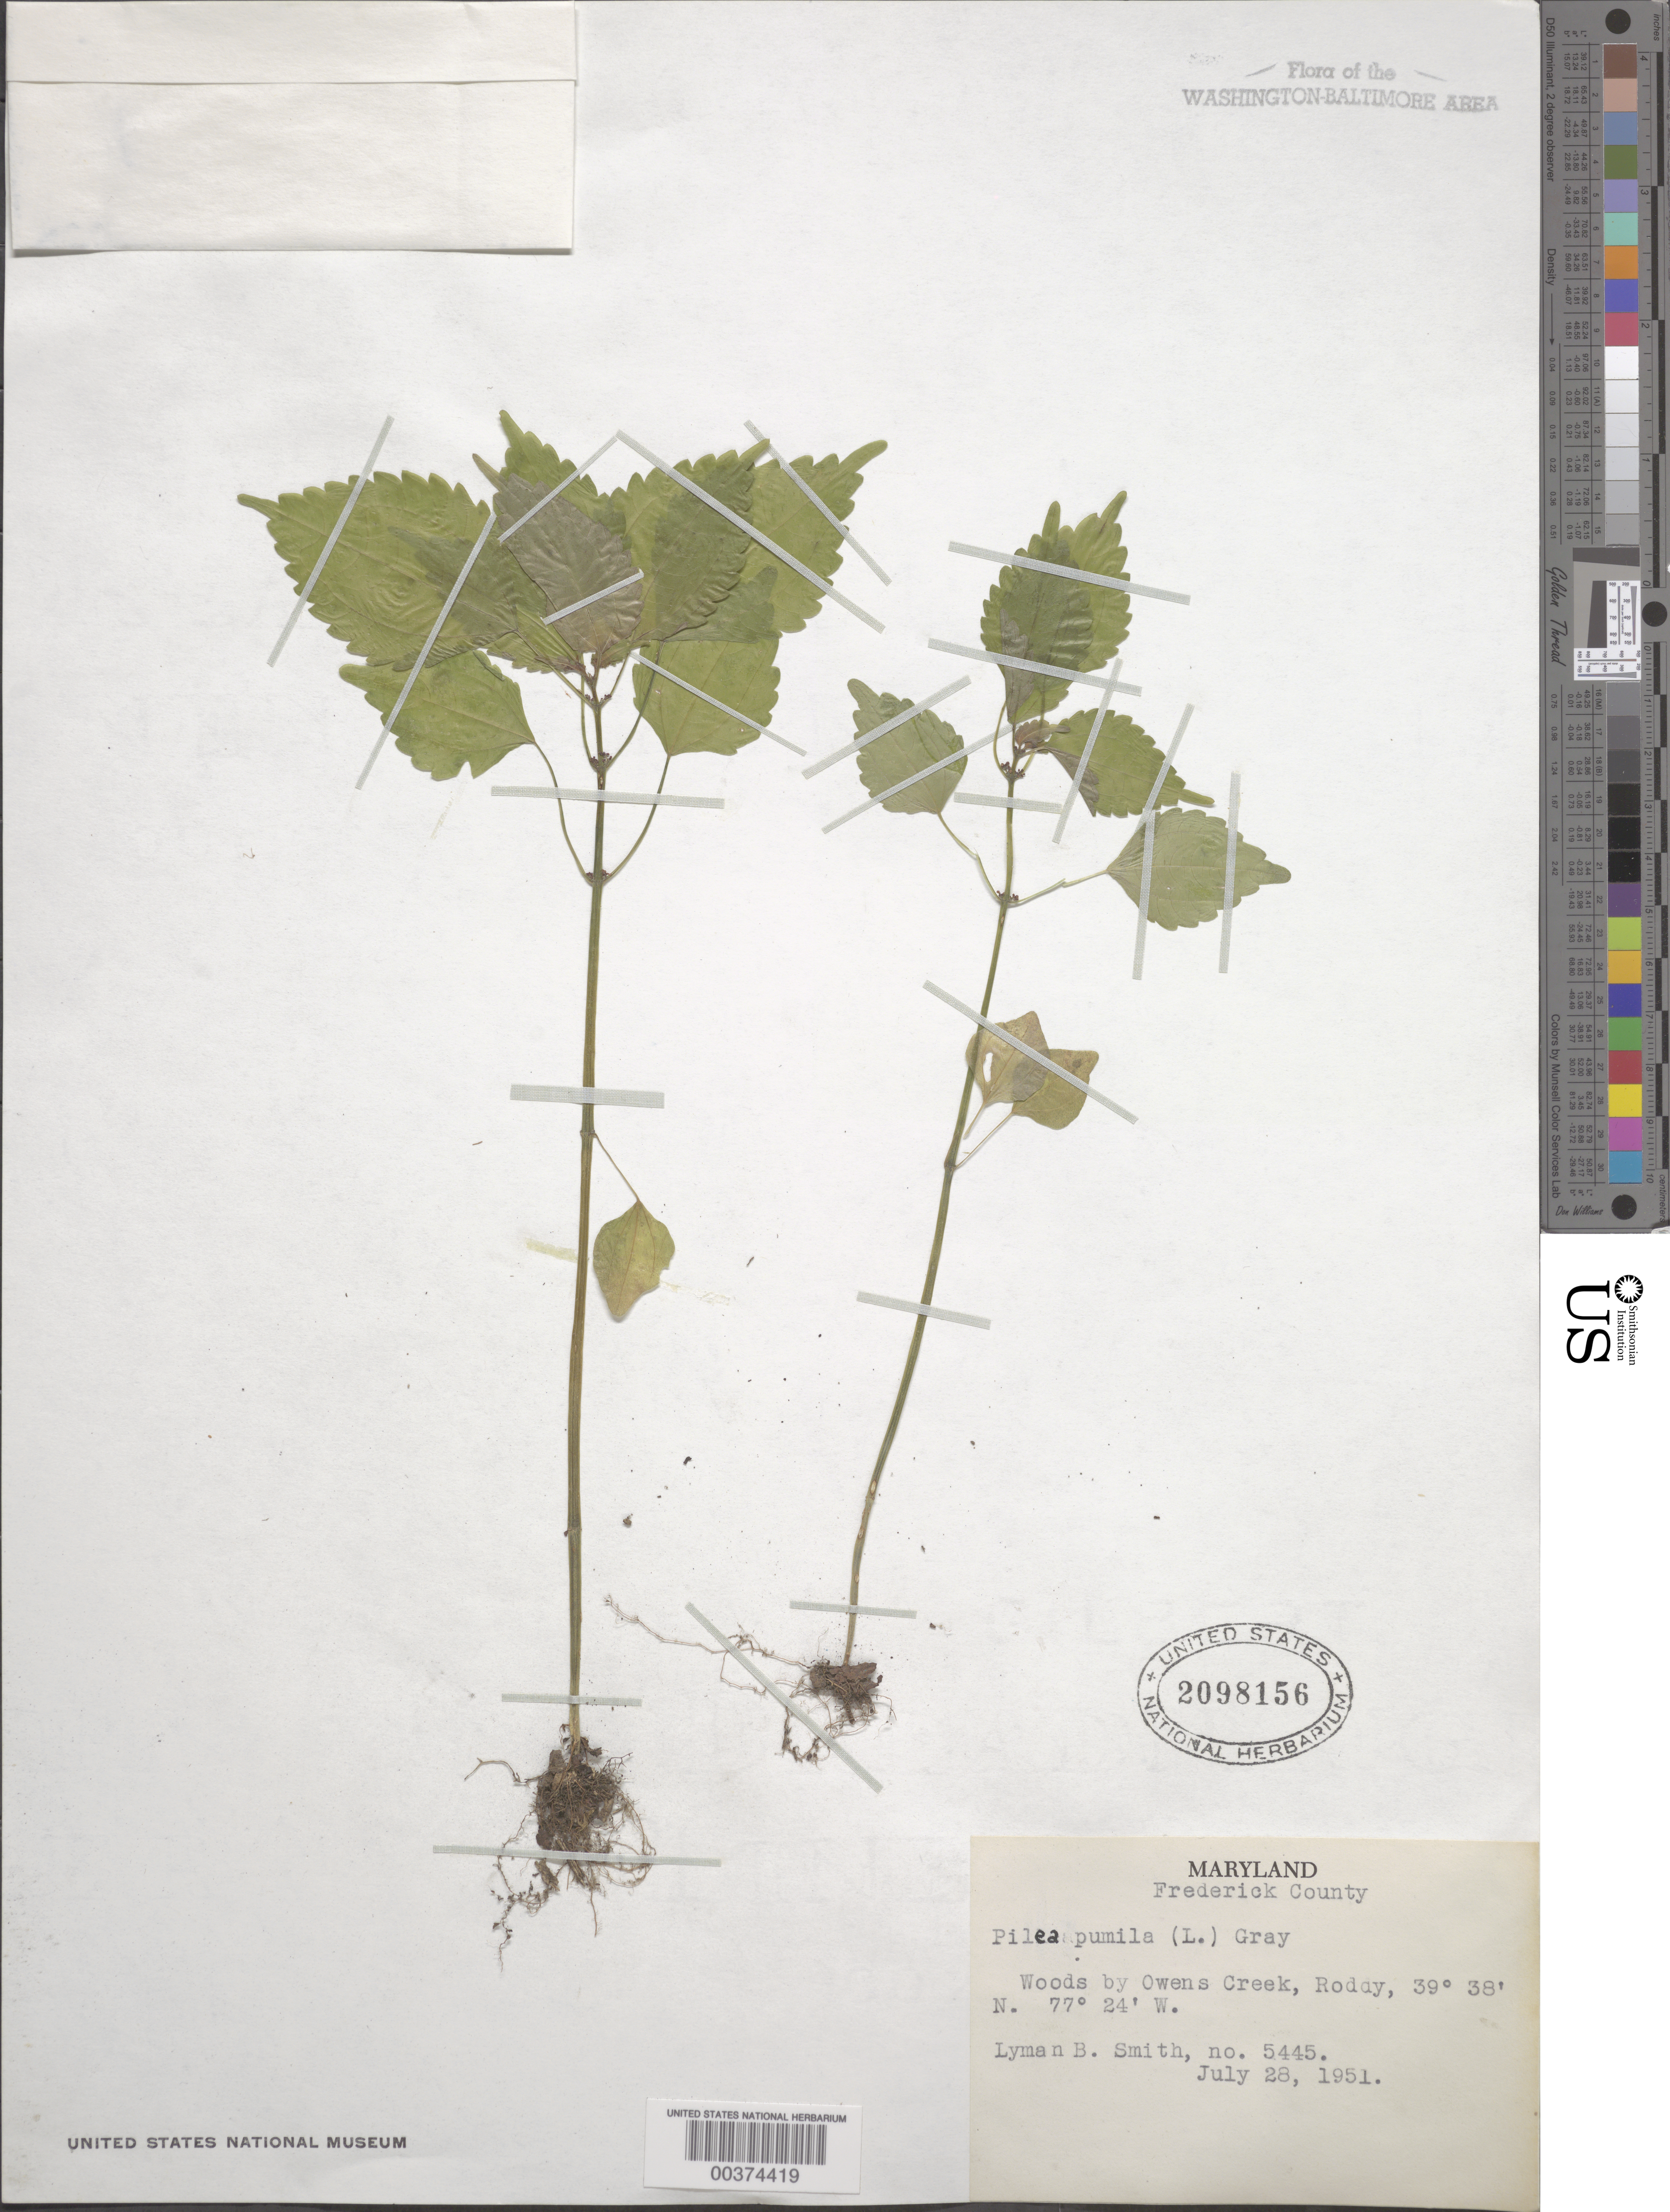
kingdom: Plantae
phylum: Tracheophyta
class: Magnoliopsida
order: Rosales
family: Urticaceae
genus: Pilea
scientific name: Pilea pumila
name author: (L.) A. Gray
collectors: L. Smith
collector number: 5445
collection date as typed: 28 Jul 1951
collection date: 1951-07-28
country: United States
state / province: Maryland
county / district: Frederick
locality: Owens Creek, Roddy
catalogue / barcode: US 2098156